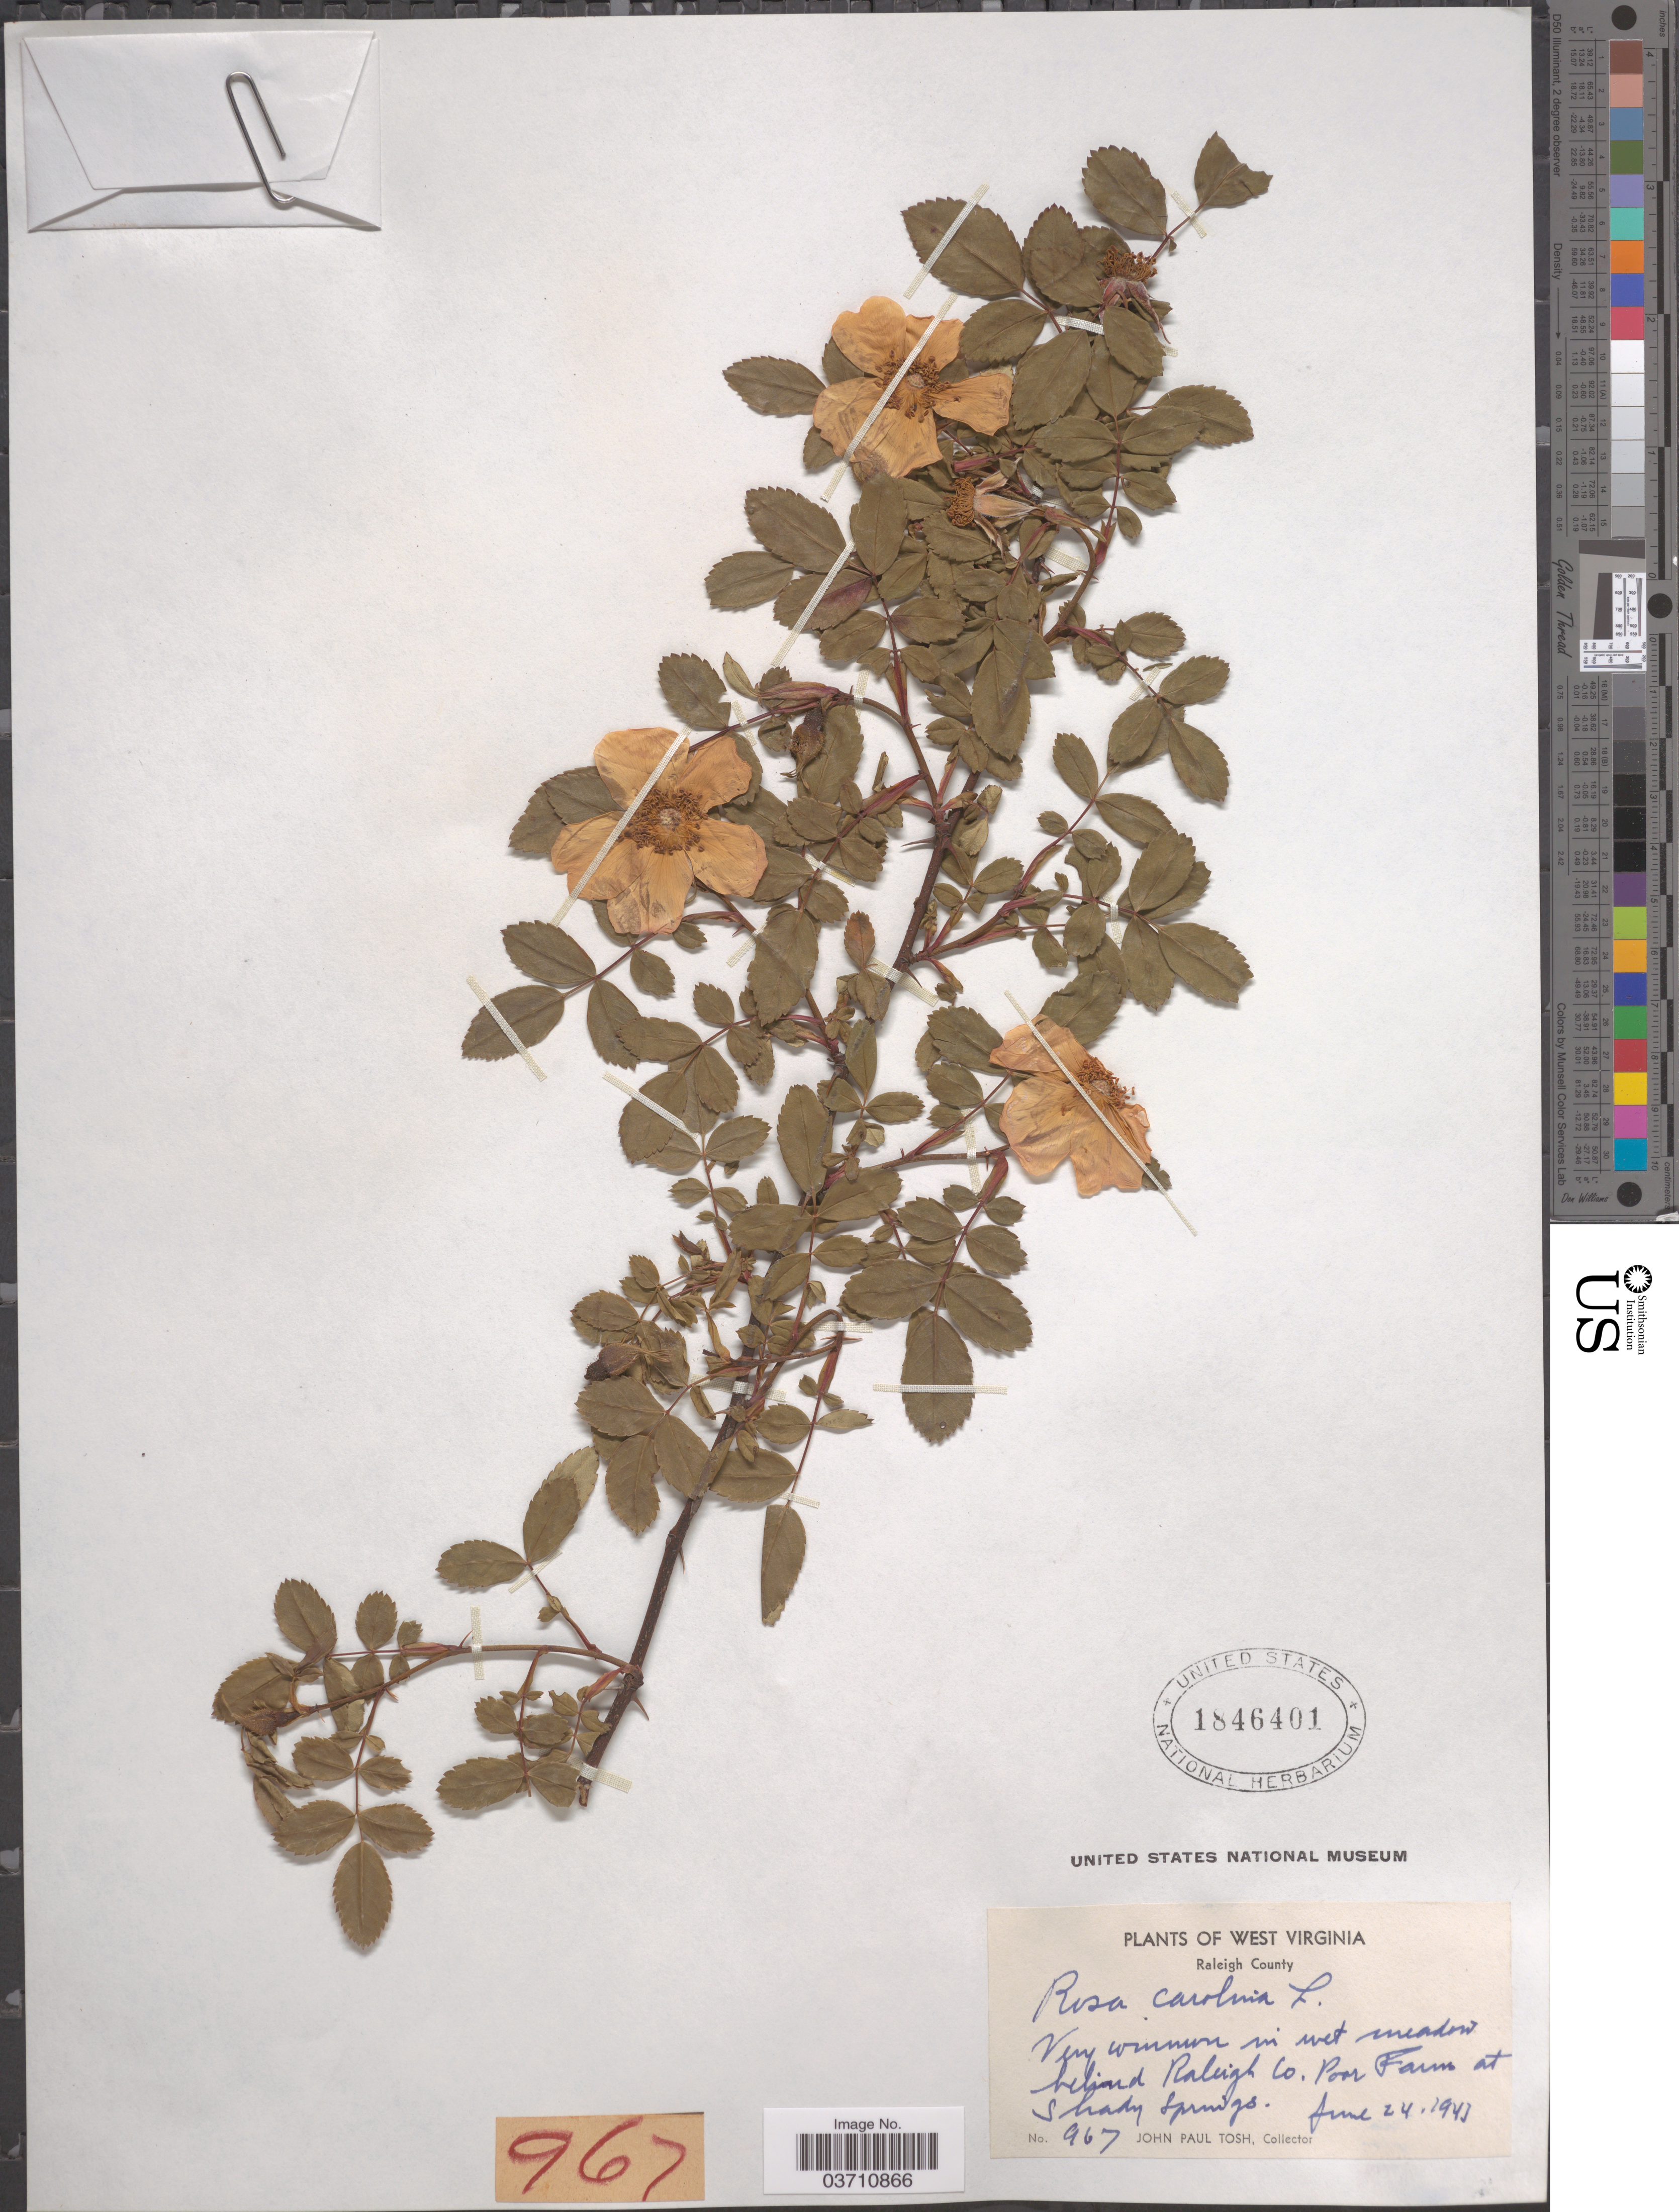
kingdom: Plantae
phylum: Tracheophyta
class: Magnoliopsida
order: Rosales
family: Rosaceae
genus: Rosa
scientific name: Rosa carolina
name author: L.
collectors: J. Tosh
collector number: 967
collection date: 1943-06-24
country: United States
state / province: West Virginia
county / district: Raleigh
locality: Raleigh County. Behind Raleigh Co. Poor Farms at Shady Springs.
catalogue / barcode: US 1846401